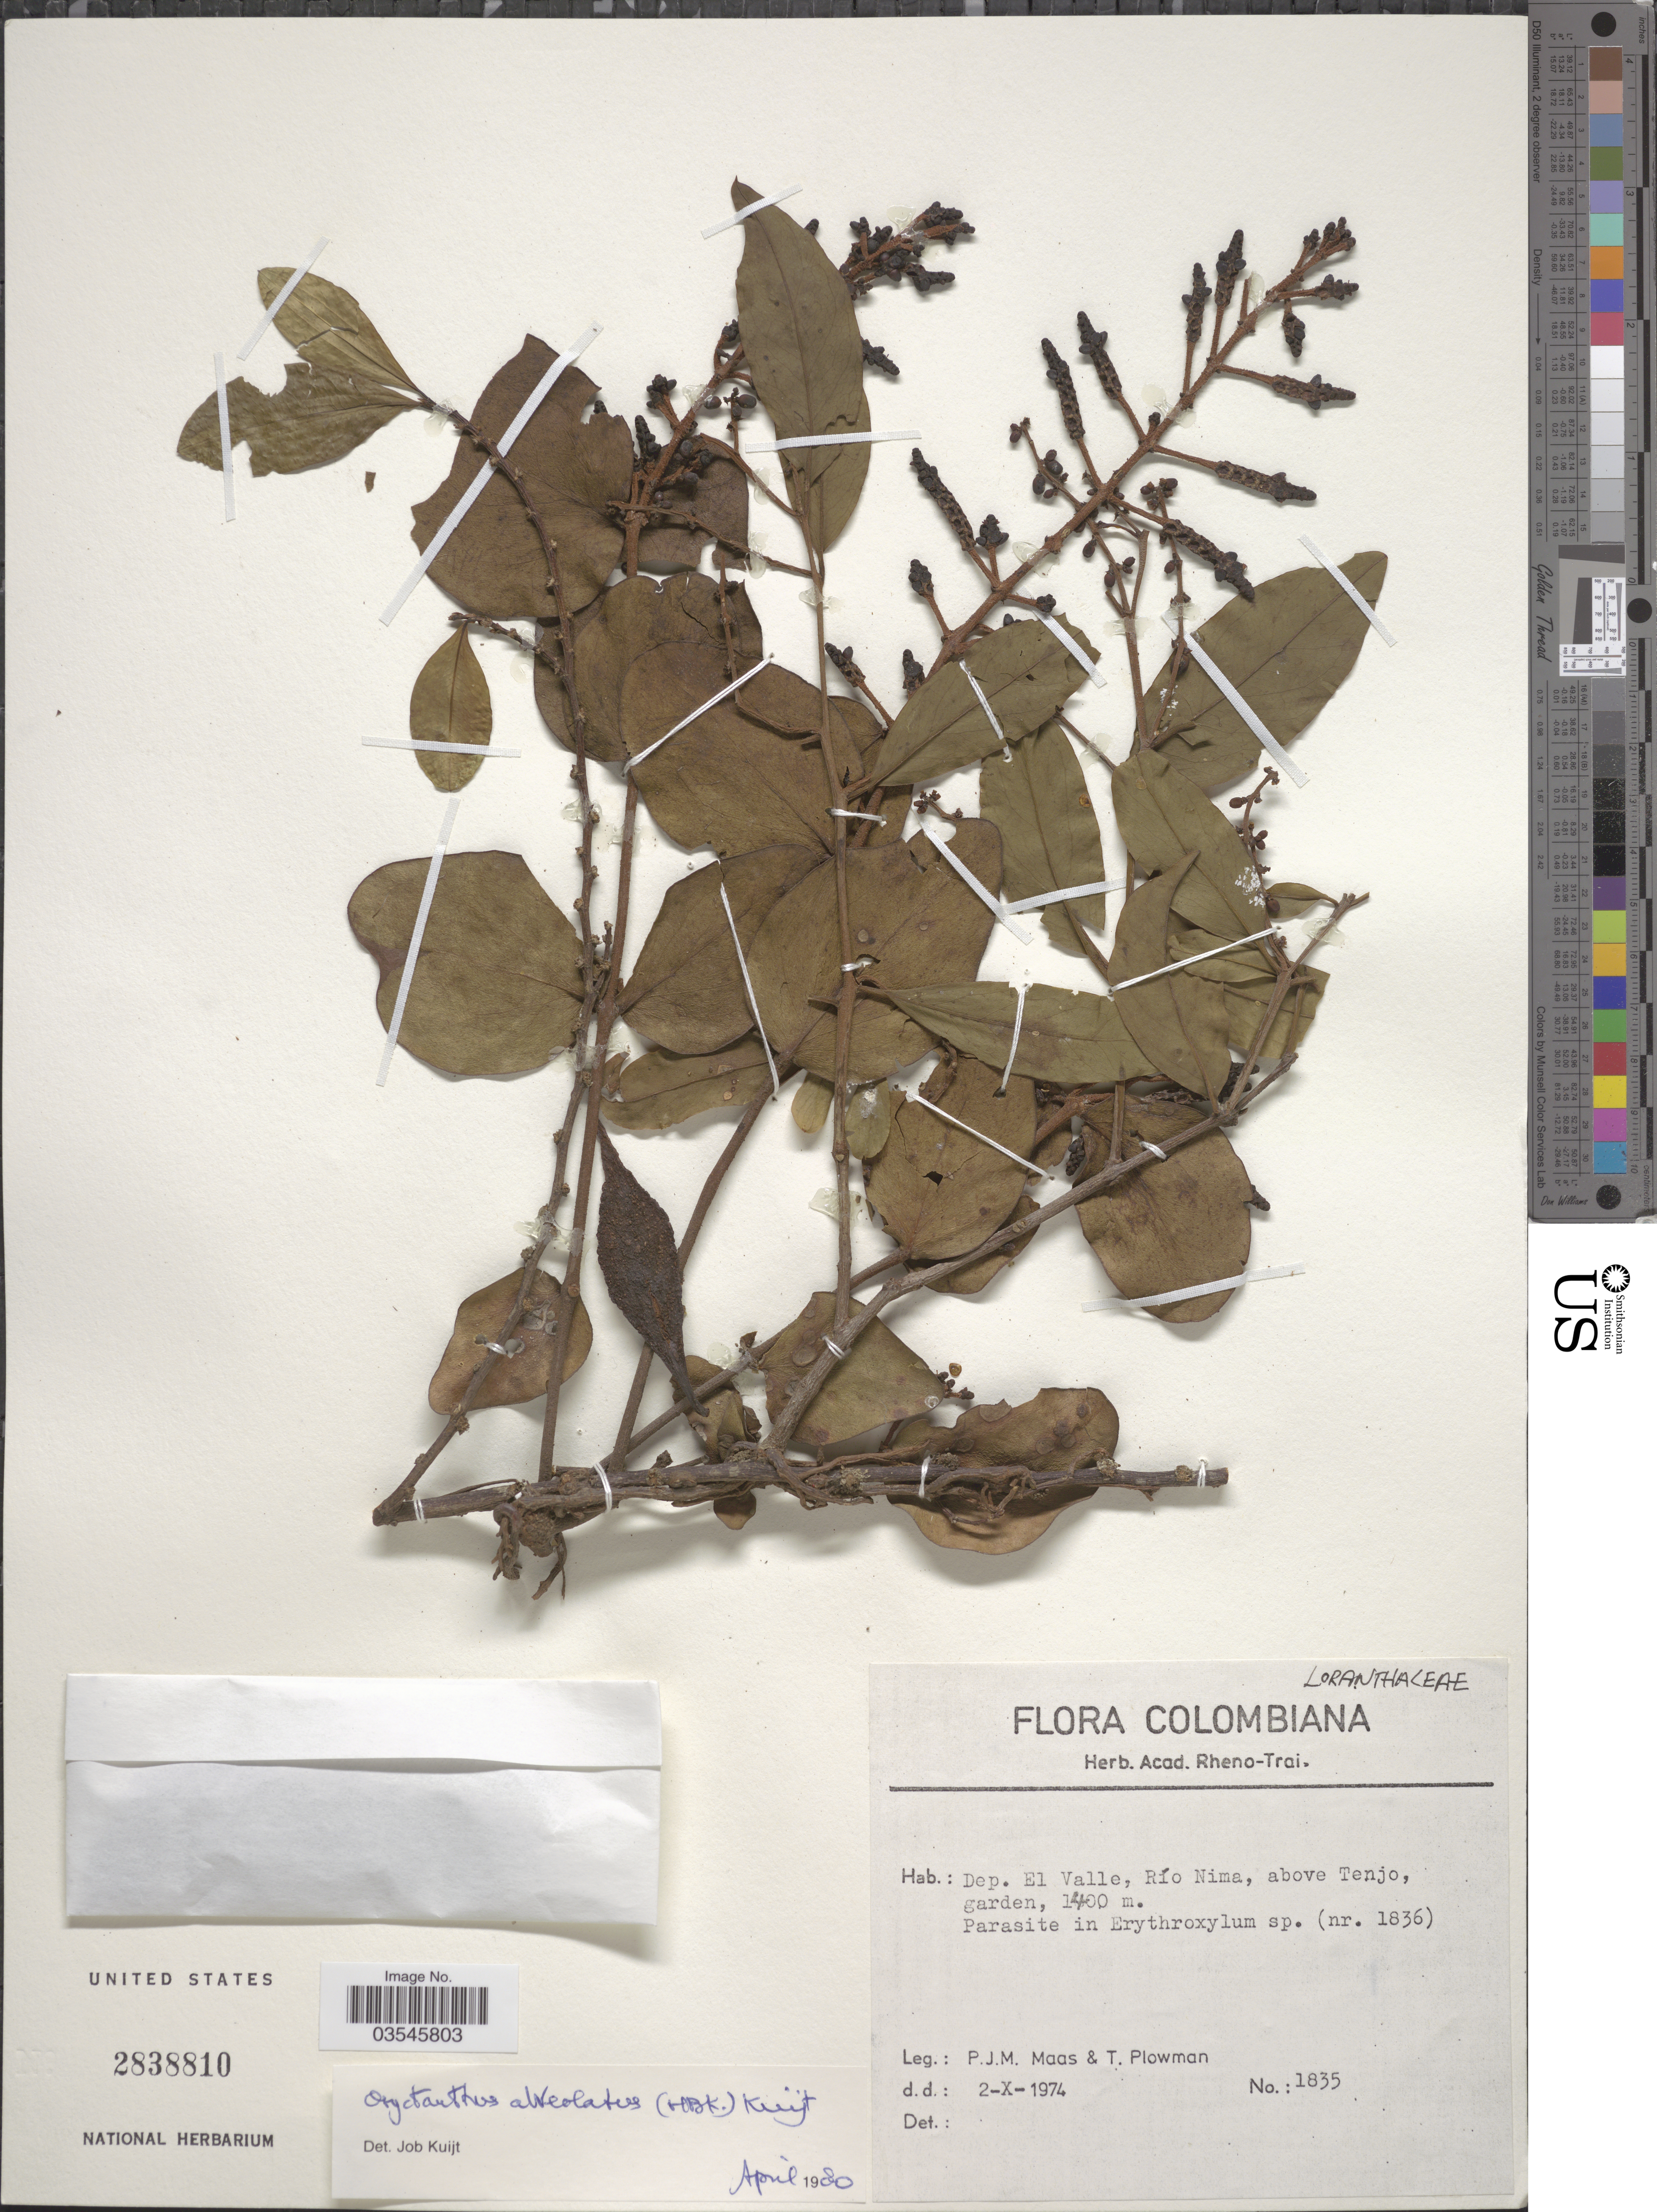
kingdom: Plantae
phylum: Tracheophyta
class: Magnoliopsida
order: Santalales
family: Loranthaceae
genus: Oryctanthus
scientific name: Oryctanthus alveolatus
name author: (Kunth) Kuijt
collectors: P. Maas & T. Plowman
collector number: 1835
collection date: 1974-10-02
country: Colombia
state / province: Valle del Cauca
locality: Dep. El Valle, Río Nima, above Tenjo, garden.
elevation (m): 1400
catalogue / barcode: US 2838810